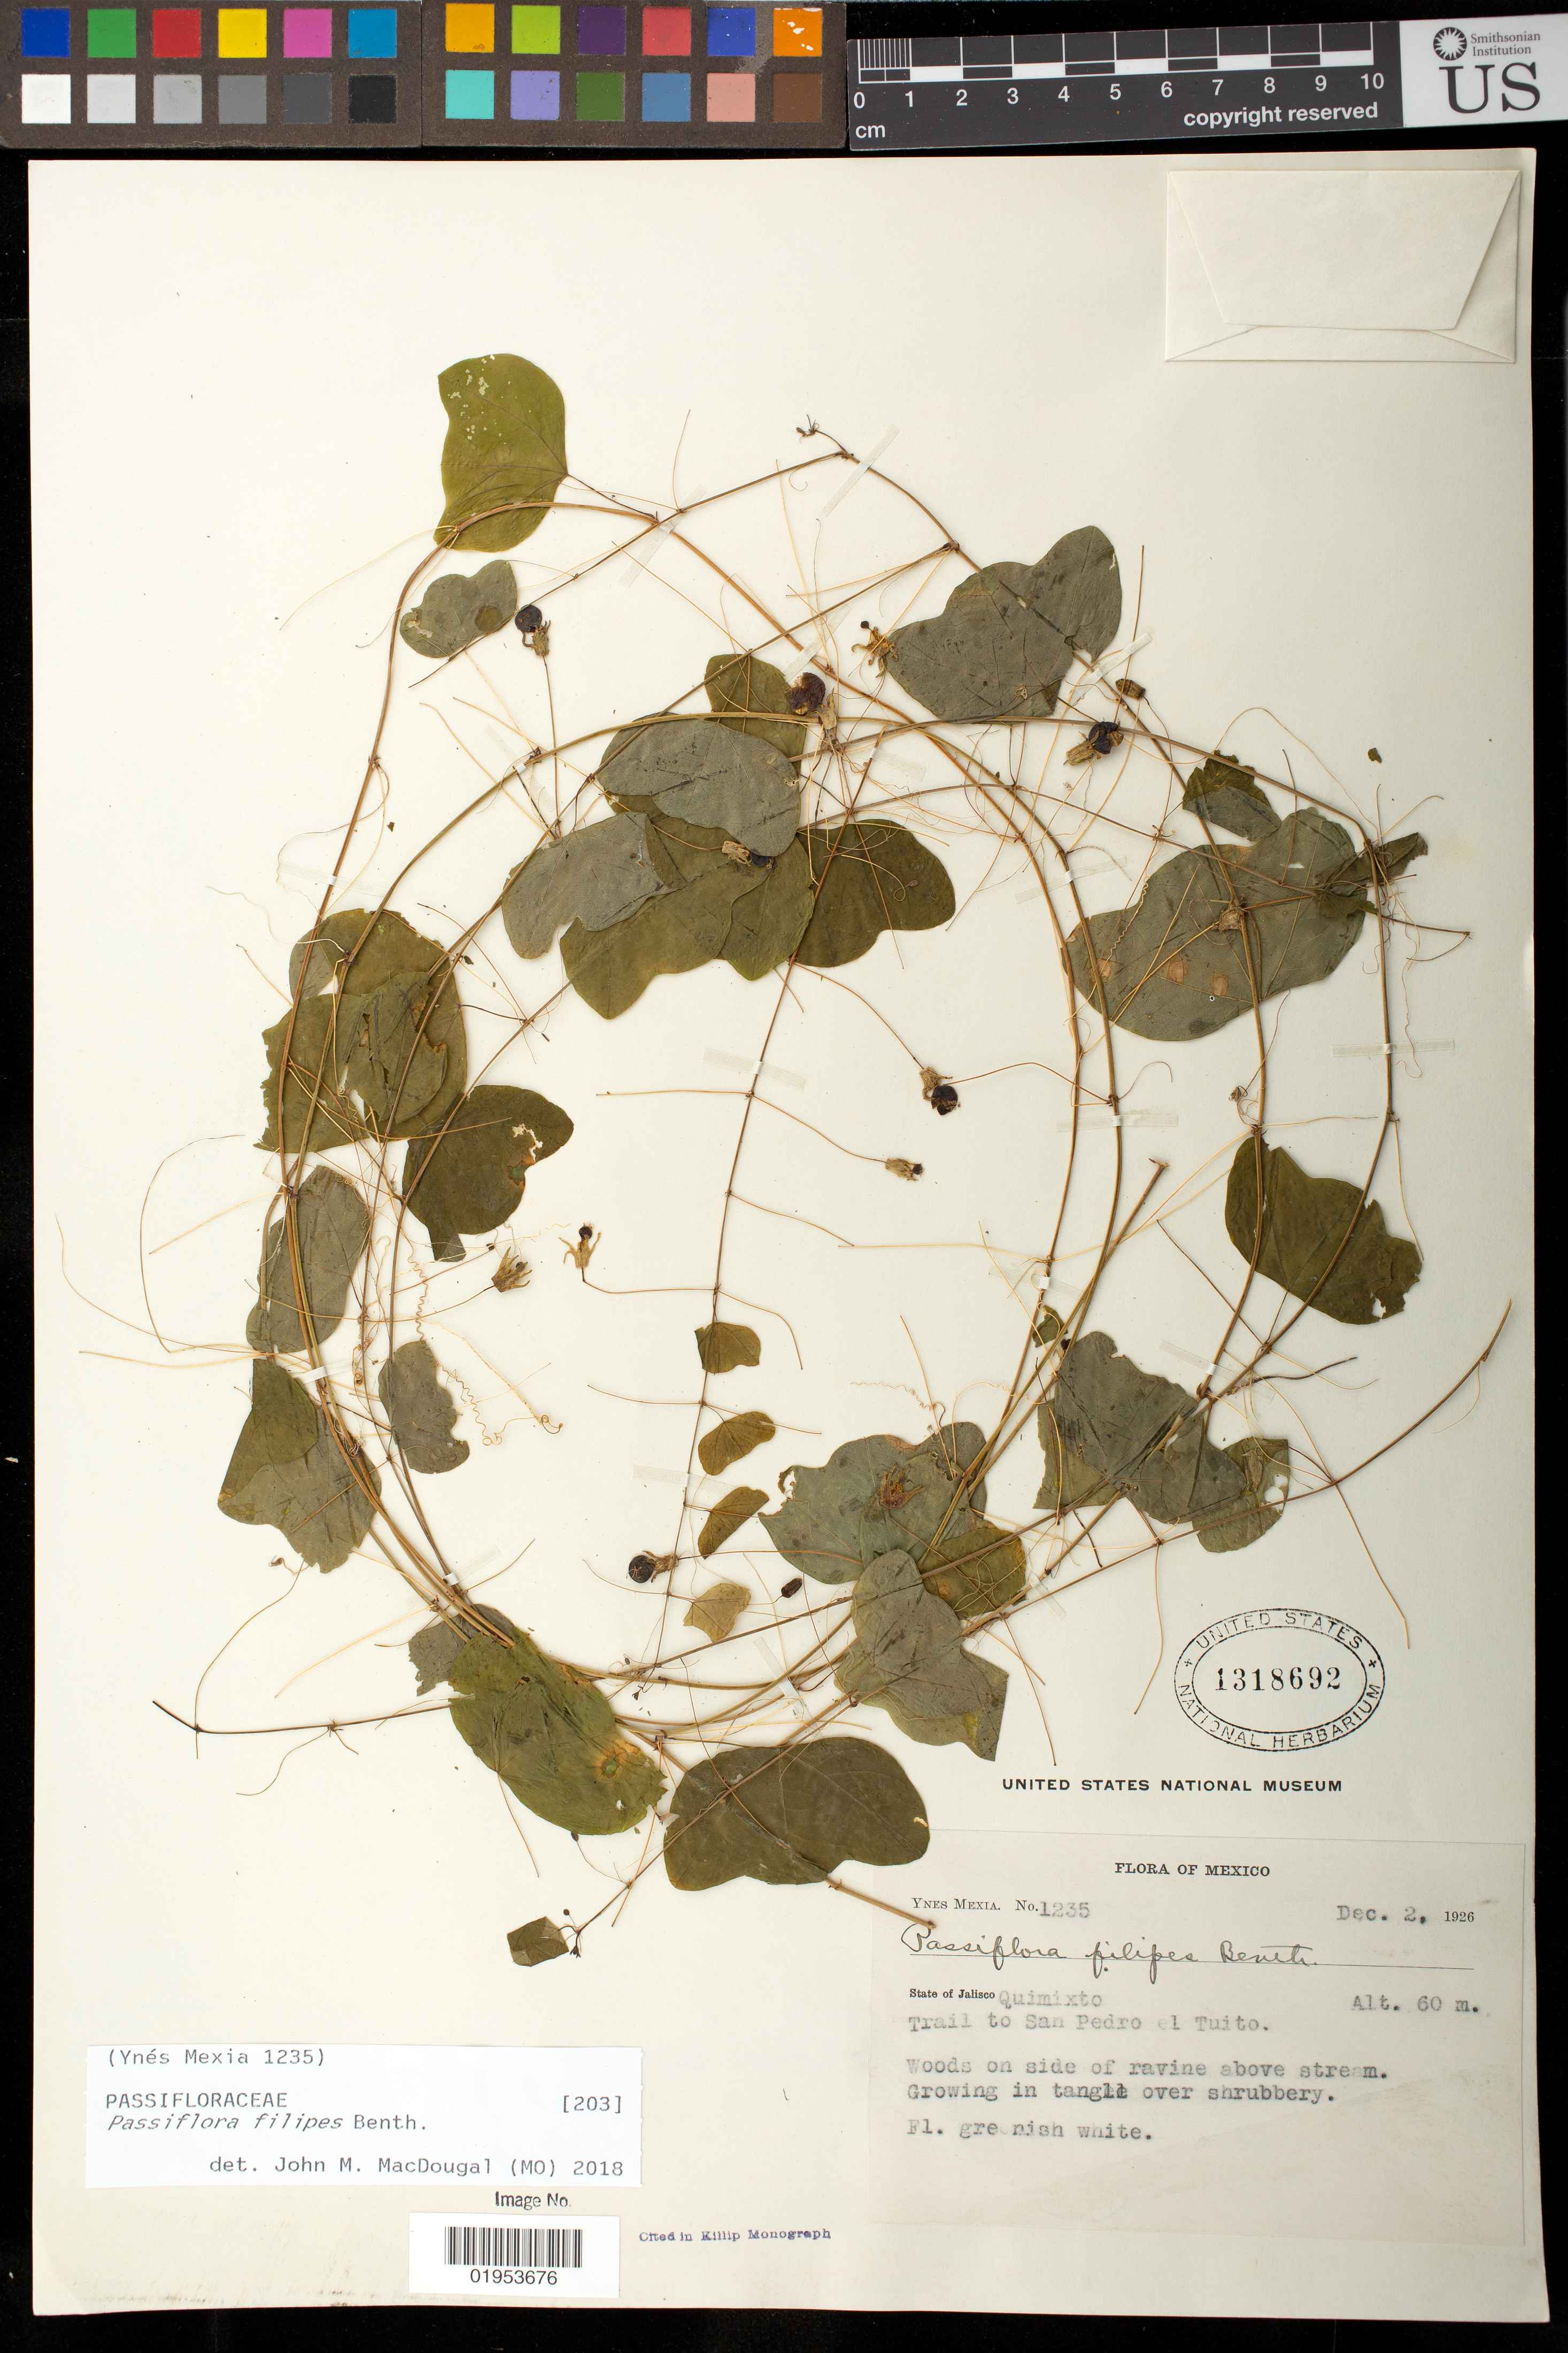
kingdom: Plantae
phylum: Tracheophyta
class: Magnoliopsida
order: Malpighiales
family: Passifloraceae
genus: Passiflora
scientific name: Passiflora filipes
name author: Benth.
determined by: MacDougal, John M.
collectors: Y. Mexia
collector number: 1235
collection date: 1926-12-02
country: Mexico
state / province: Jalisco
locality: Quimixto, Trail to Sam Pedro el Tuito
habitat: woods on side of ravine above stream.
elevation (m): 60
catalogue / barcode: US 1318692